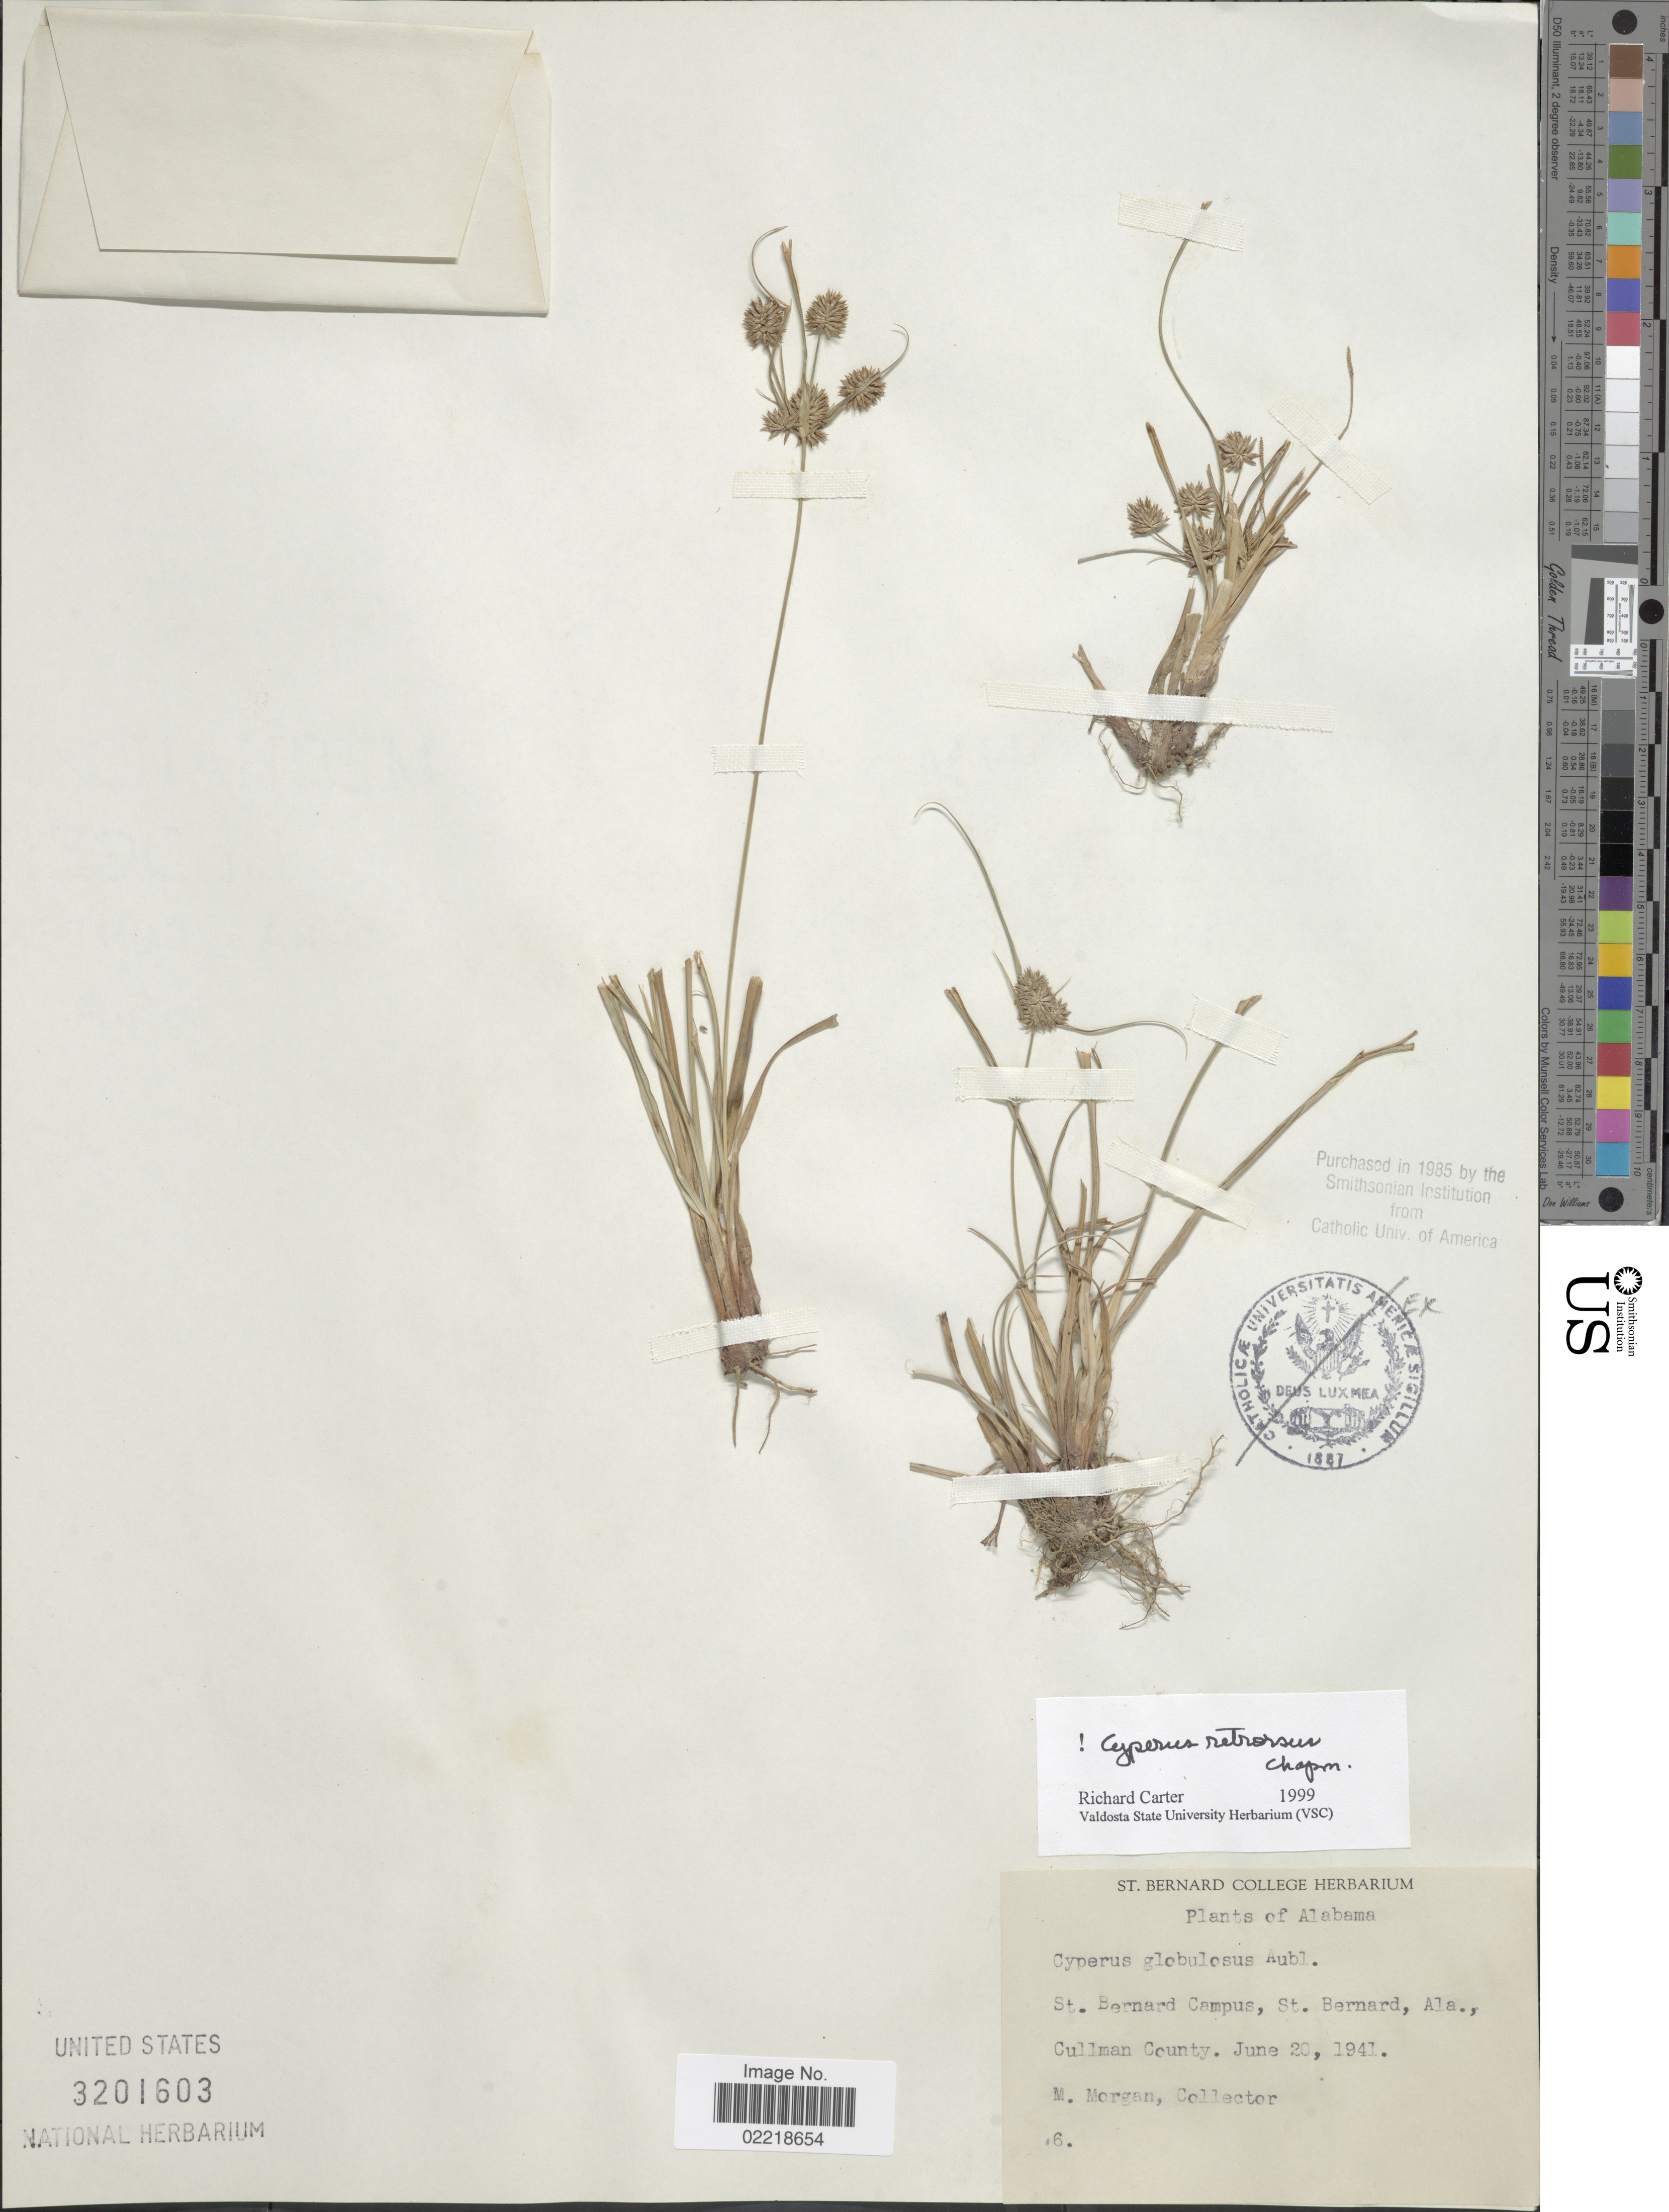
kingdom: Plantae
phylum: Tracheophyta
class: Liliopsida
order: Poales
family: Cyperaceae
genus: Cyperus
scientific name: Cyperus retrorsus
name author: Chapm.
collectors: M. Morgan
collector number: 6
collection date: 1941-06-20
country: United States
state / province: Alabama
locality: St. Bernard Campus, St. Bernard, Cullman County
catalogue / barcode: US 3201603